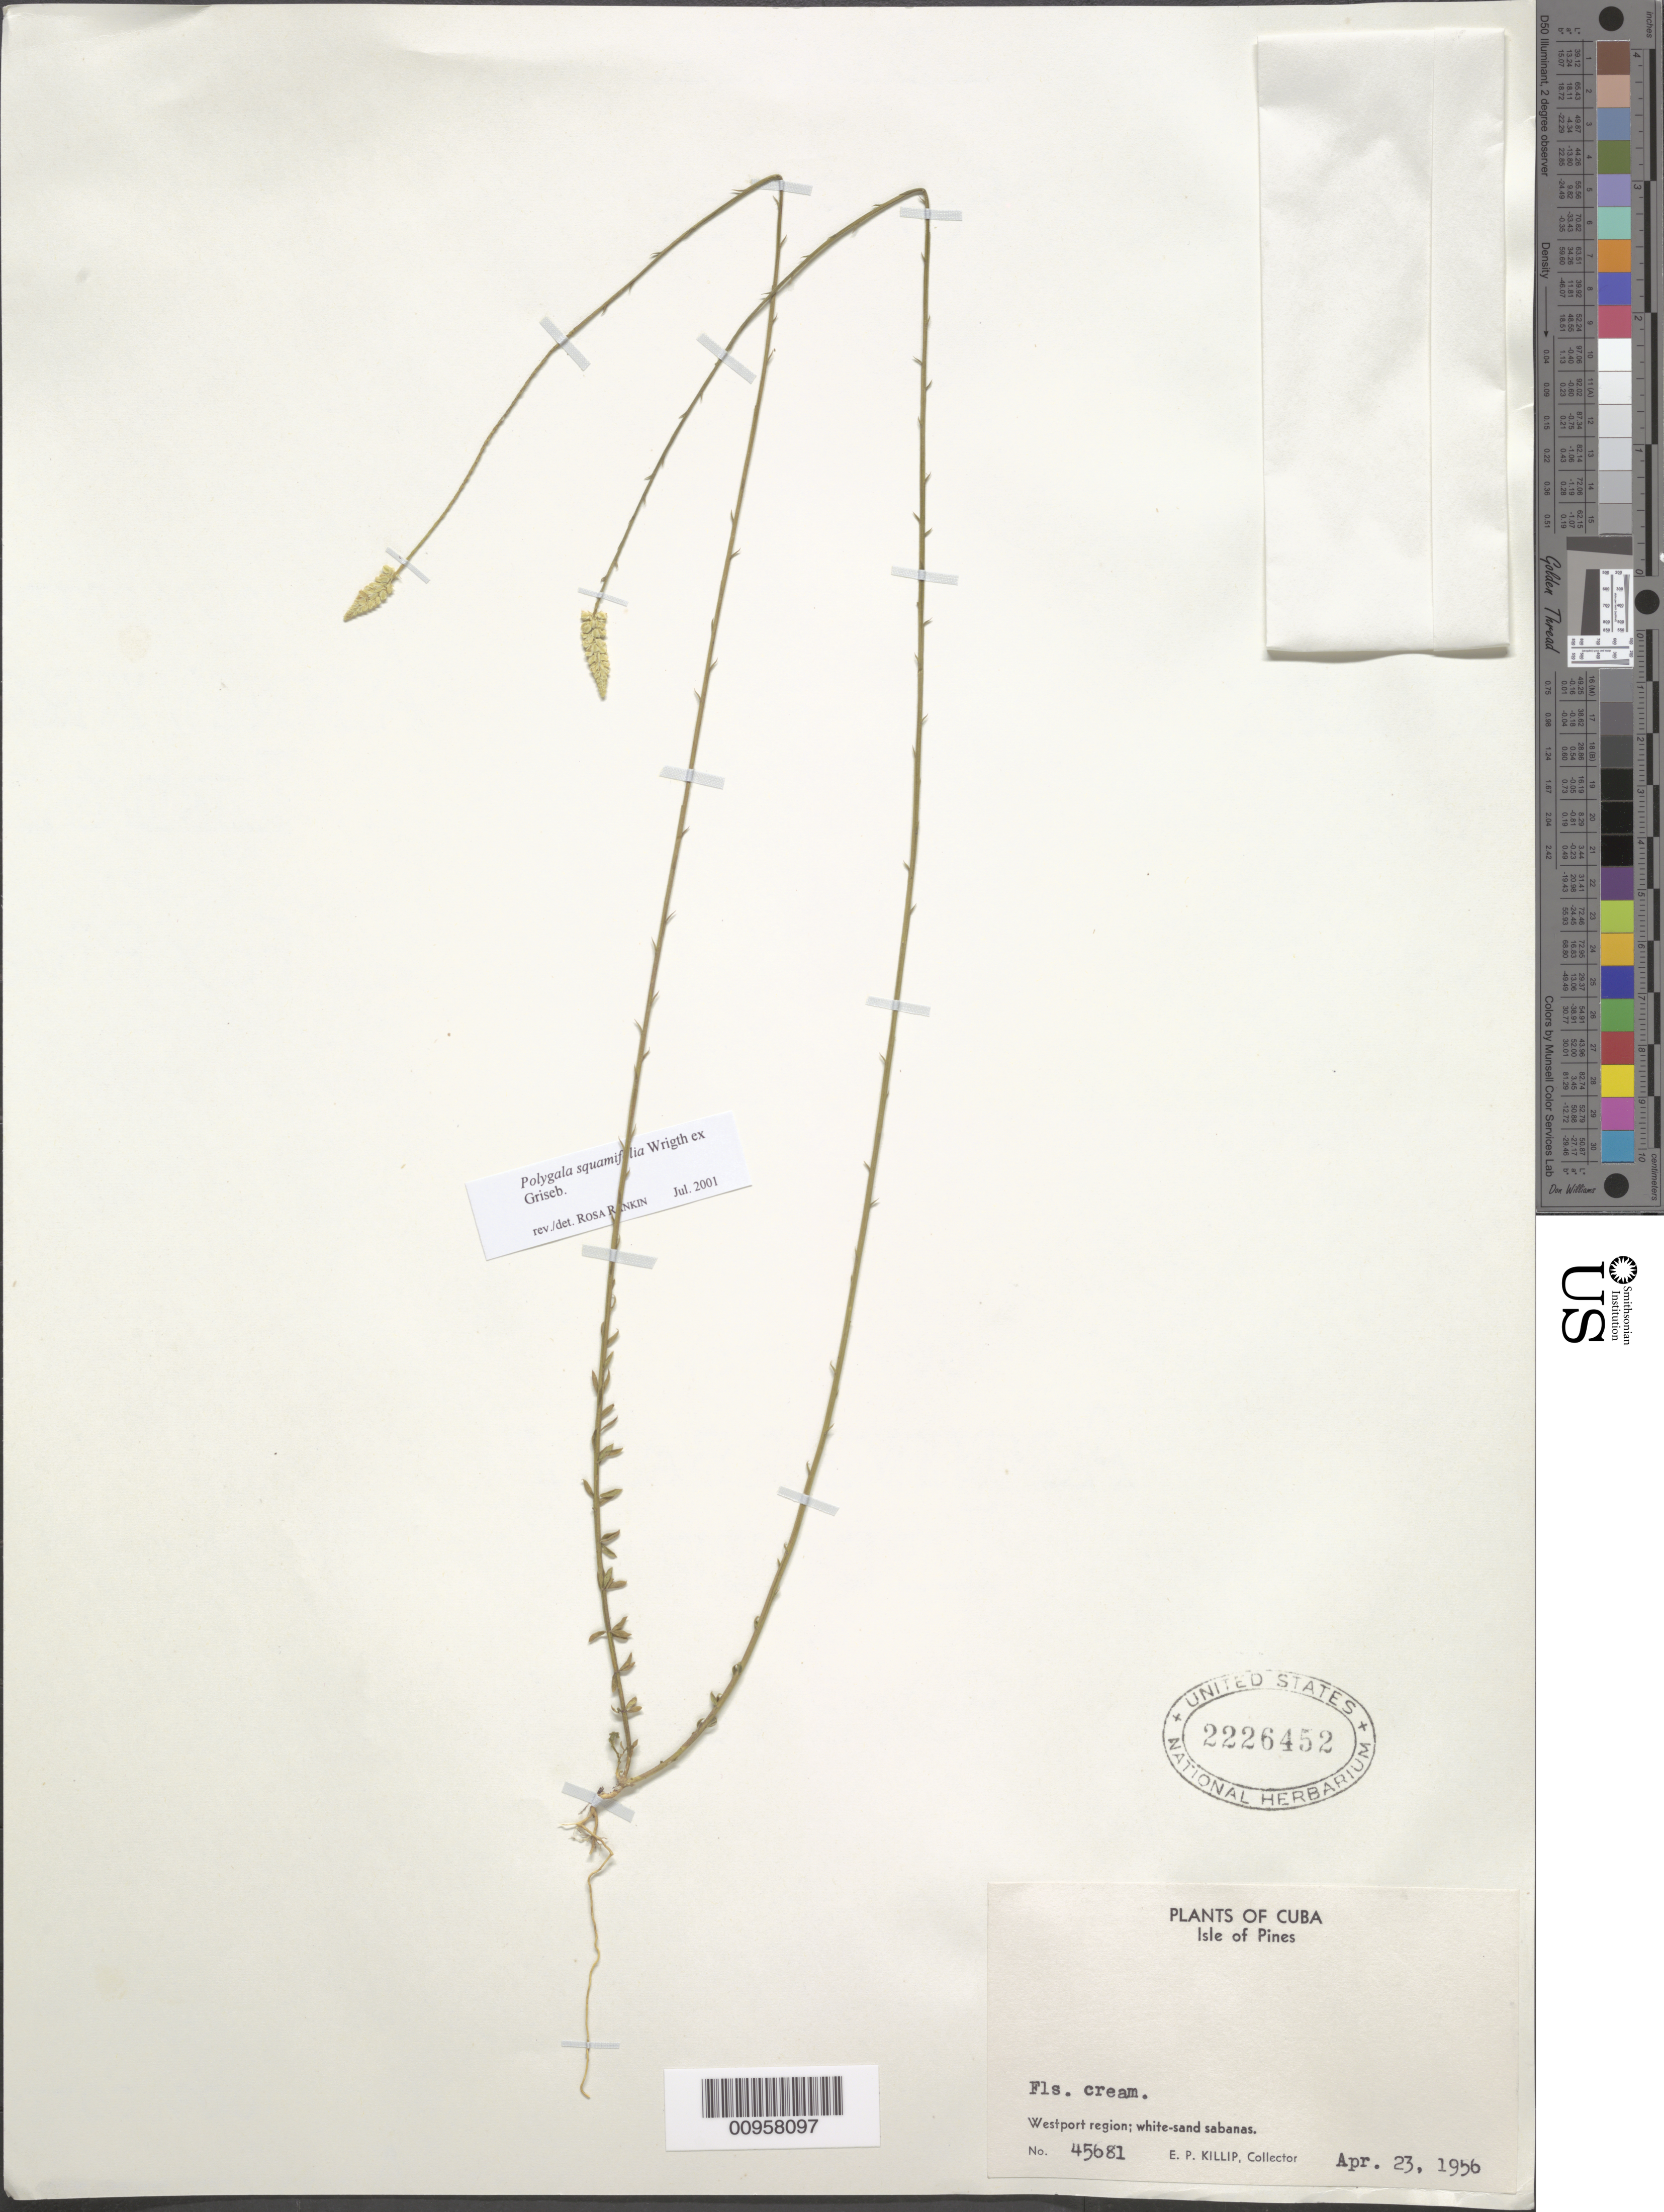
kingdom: Plantae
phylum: Tracheophyta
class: Magnoliopsida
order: Fabales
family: Polygalaceae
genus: Polygala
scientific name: Polygala squamifolia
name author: C. Wright in Griseb.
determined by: Rankin Rodriguez, Rosa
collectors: E. P. Killip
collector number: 45681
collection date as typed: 23 Apr 1956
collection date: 1956-04-23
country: Cuba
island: Isla de la Juventud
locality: Westport Region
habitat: White-sand sabanas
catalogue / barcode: US 2226452